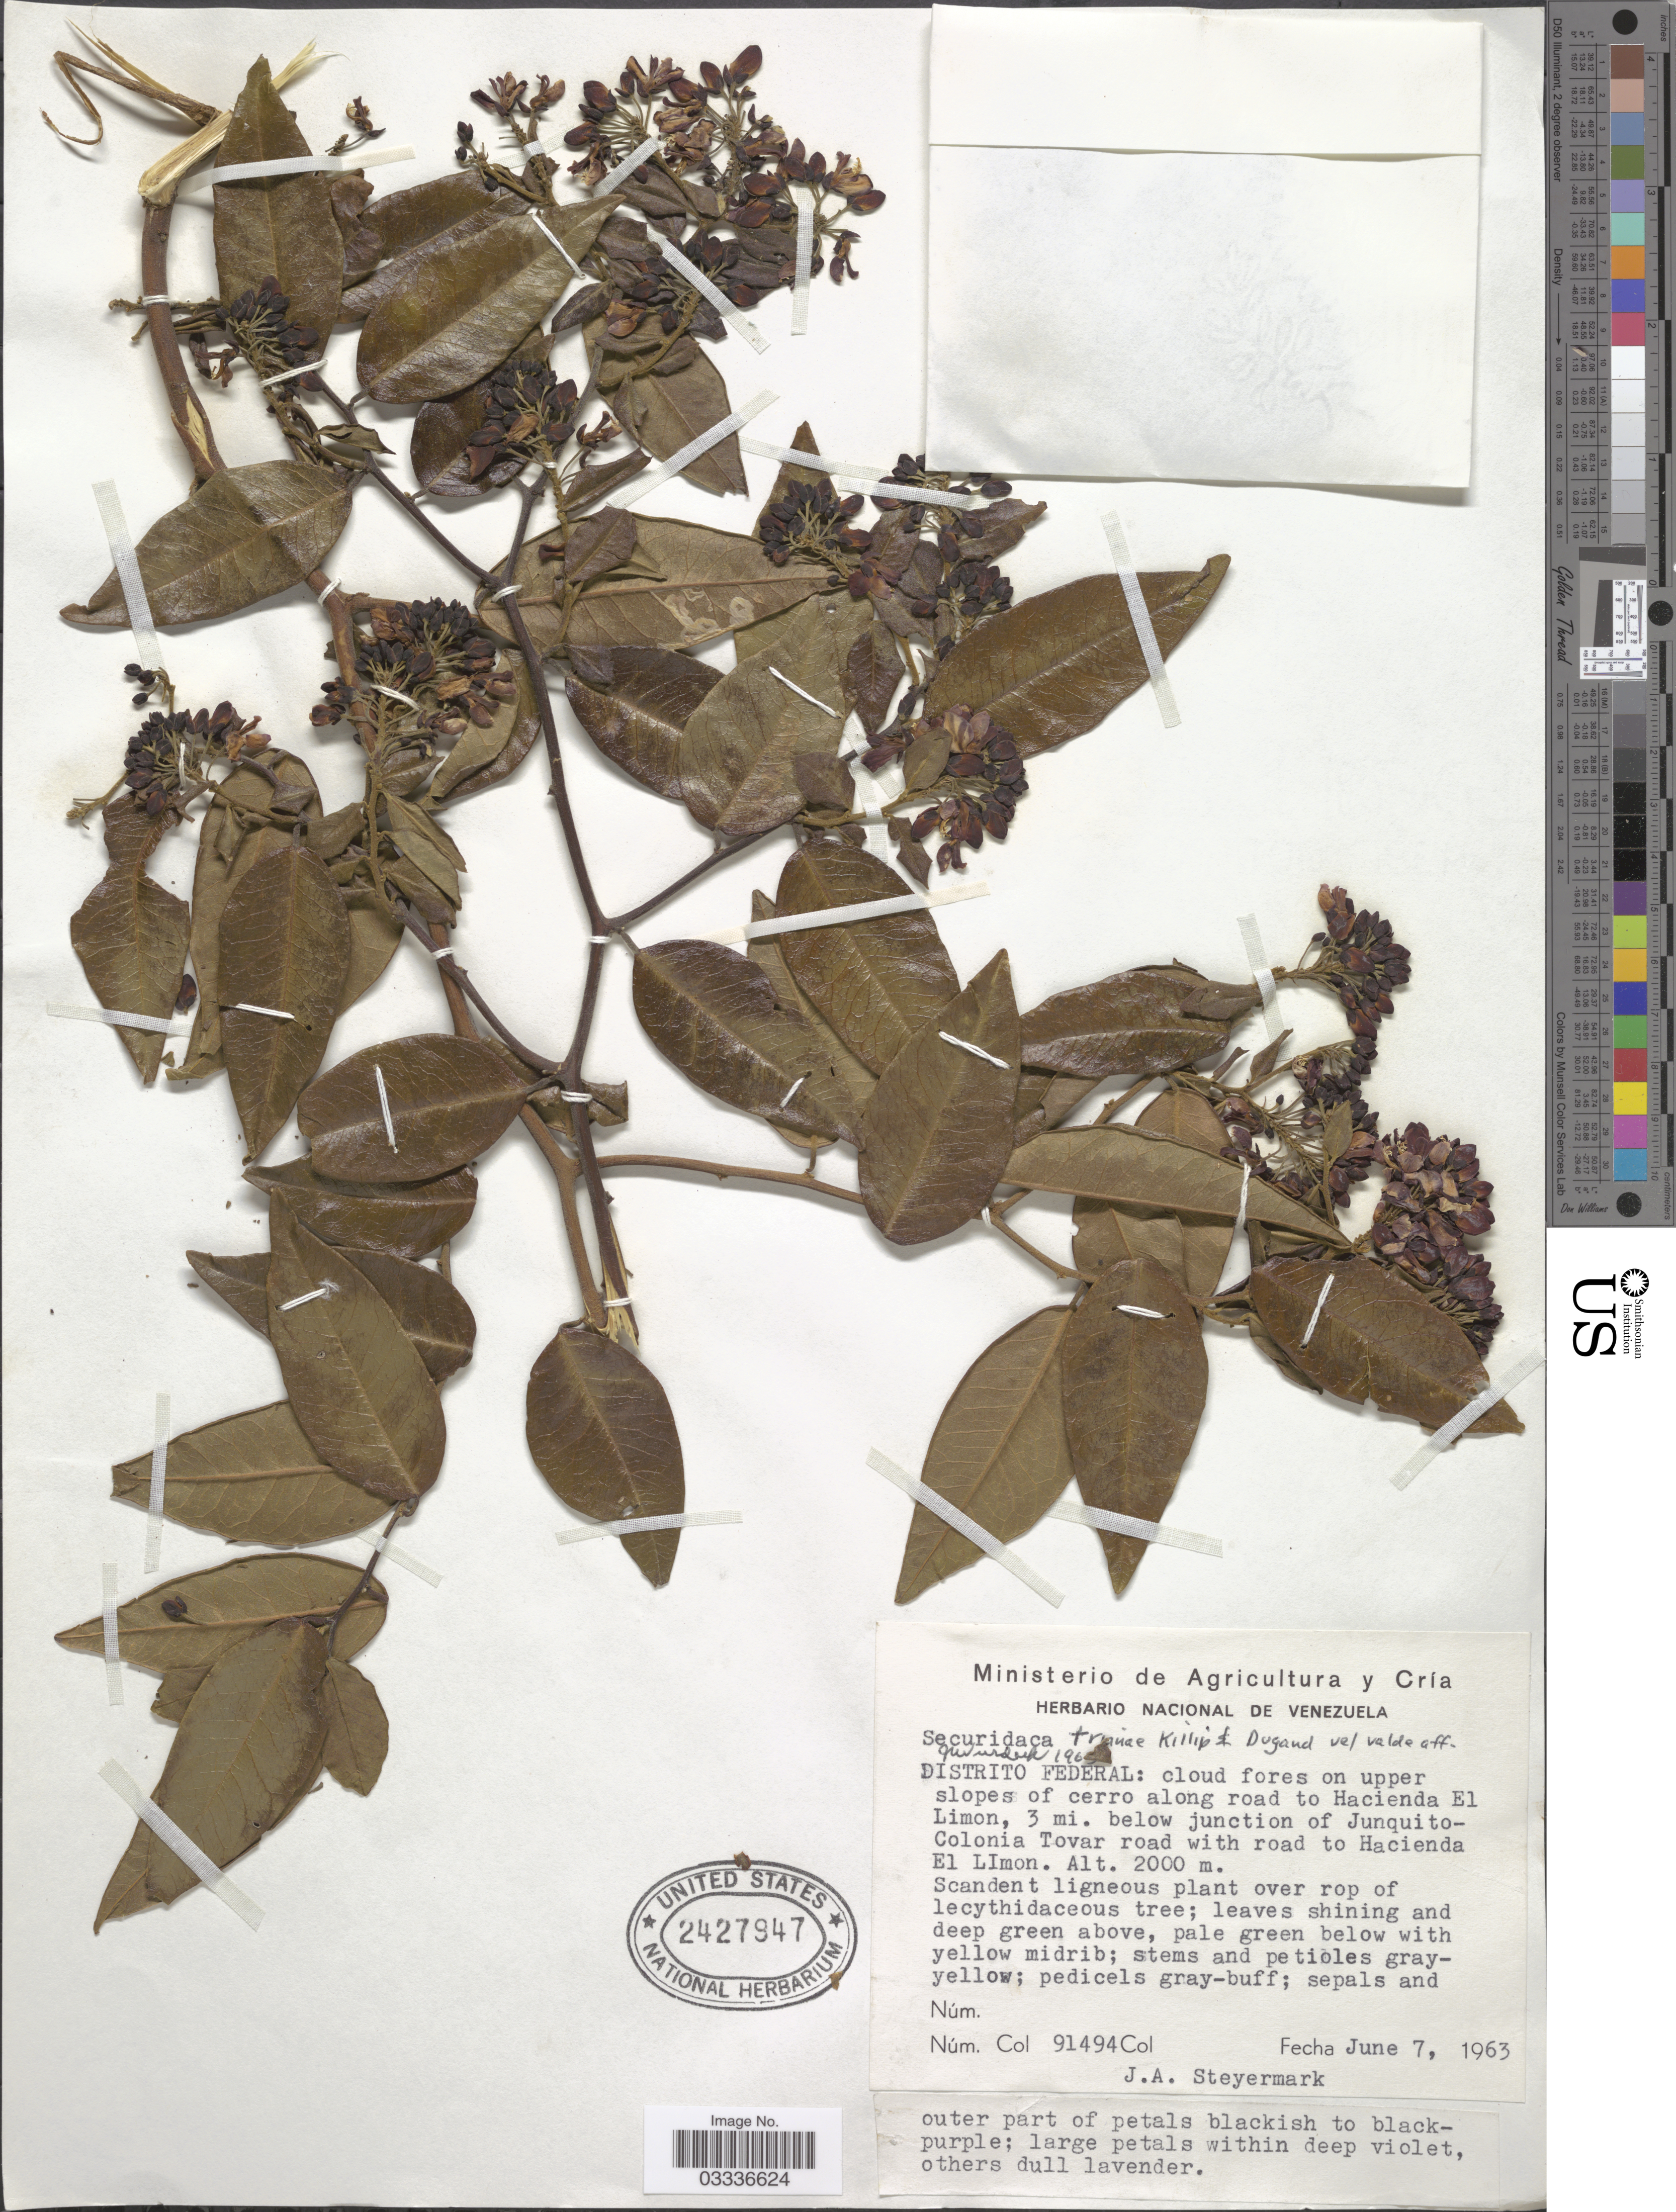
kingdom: Plantae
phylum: Tracheophyta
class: Magnoliopsida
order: Fabales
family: Polygalaceae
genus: Securidaca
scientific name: Securidaca trianae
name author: Killip & Dugand G.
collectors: J. Steyermark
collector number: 91494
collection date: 1963-06-07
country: Venezuela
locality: Distrito Federal: cloud fores on upper slopes of cerro along road to Hacienda El Limon, 3 mi. below junction with road to Hacienda El LImon.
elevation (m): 2000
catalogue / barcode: US 2427947